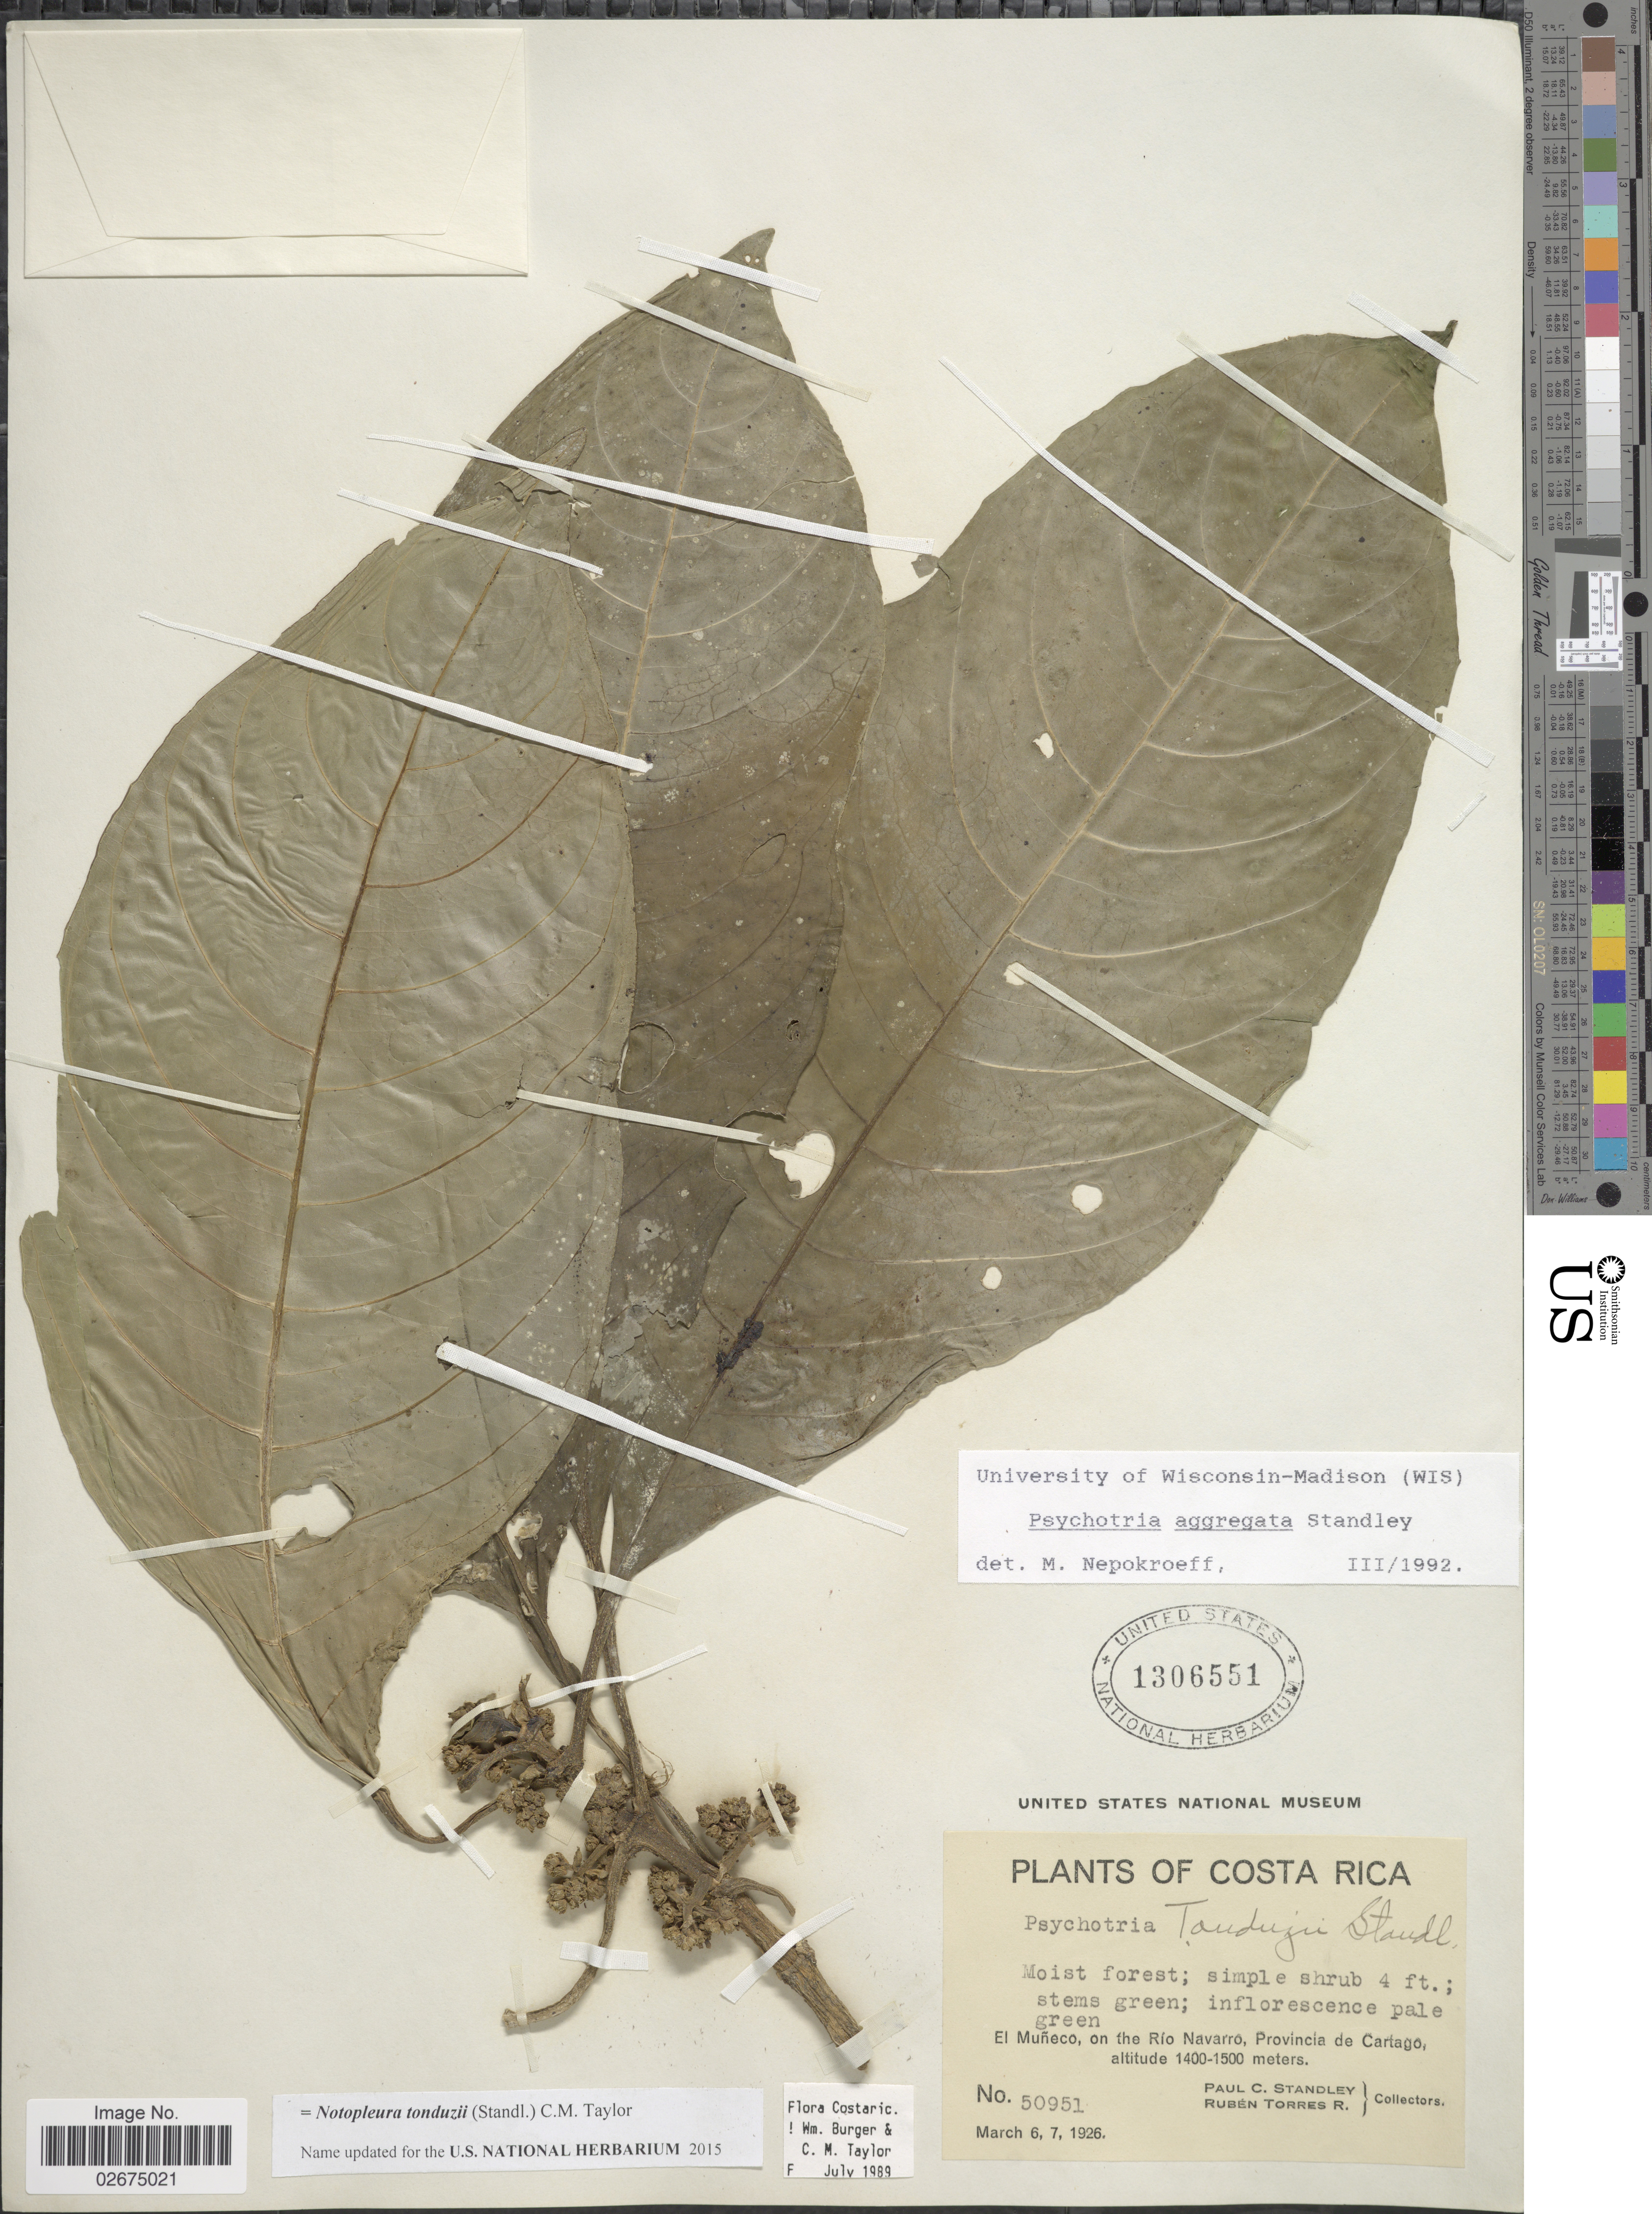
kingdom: Plantae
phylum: Tracheophyta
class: Magnoliopsida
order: Gentianales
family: Rubiaceae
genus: Notopleura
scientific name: Notopleura tonduzii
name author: (Standl.) C.M. Taylor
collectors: P. C. Standley & R. Torres Rojas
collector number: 50951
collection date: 1926-03-06/1926-03-07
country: Costa Rica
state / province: Cartago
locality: El Muneco, on the Rio Navarro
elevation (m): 1400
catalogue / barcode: US 1306551